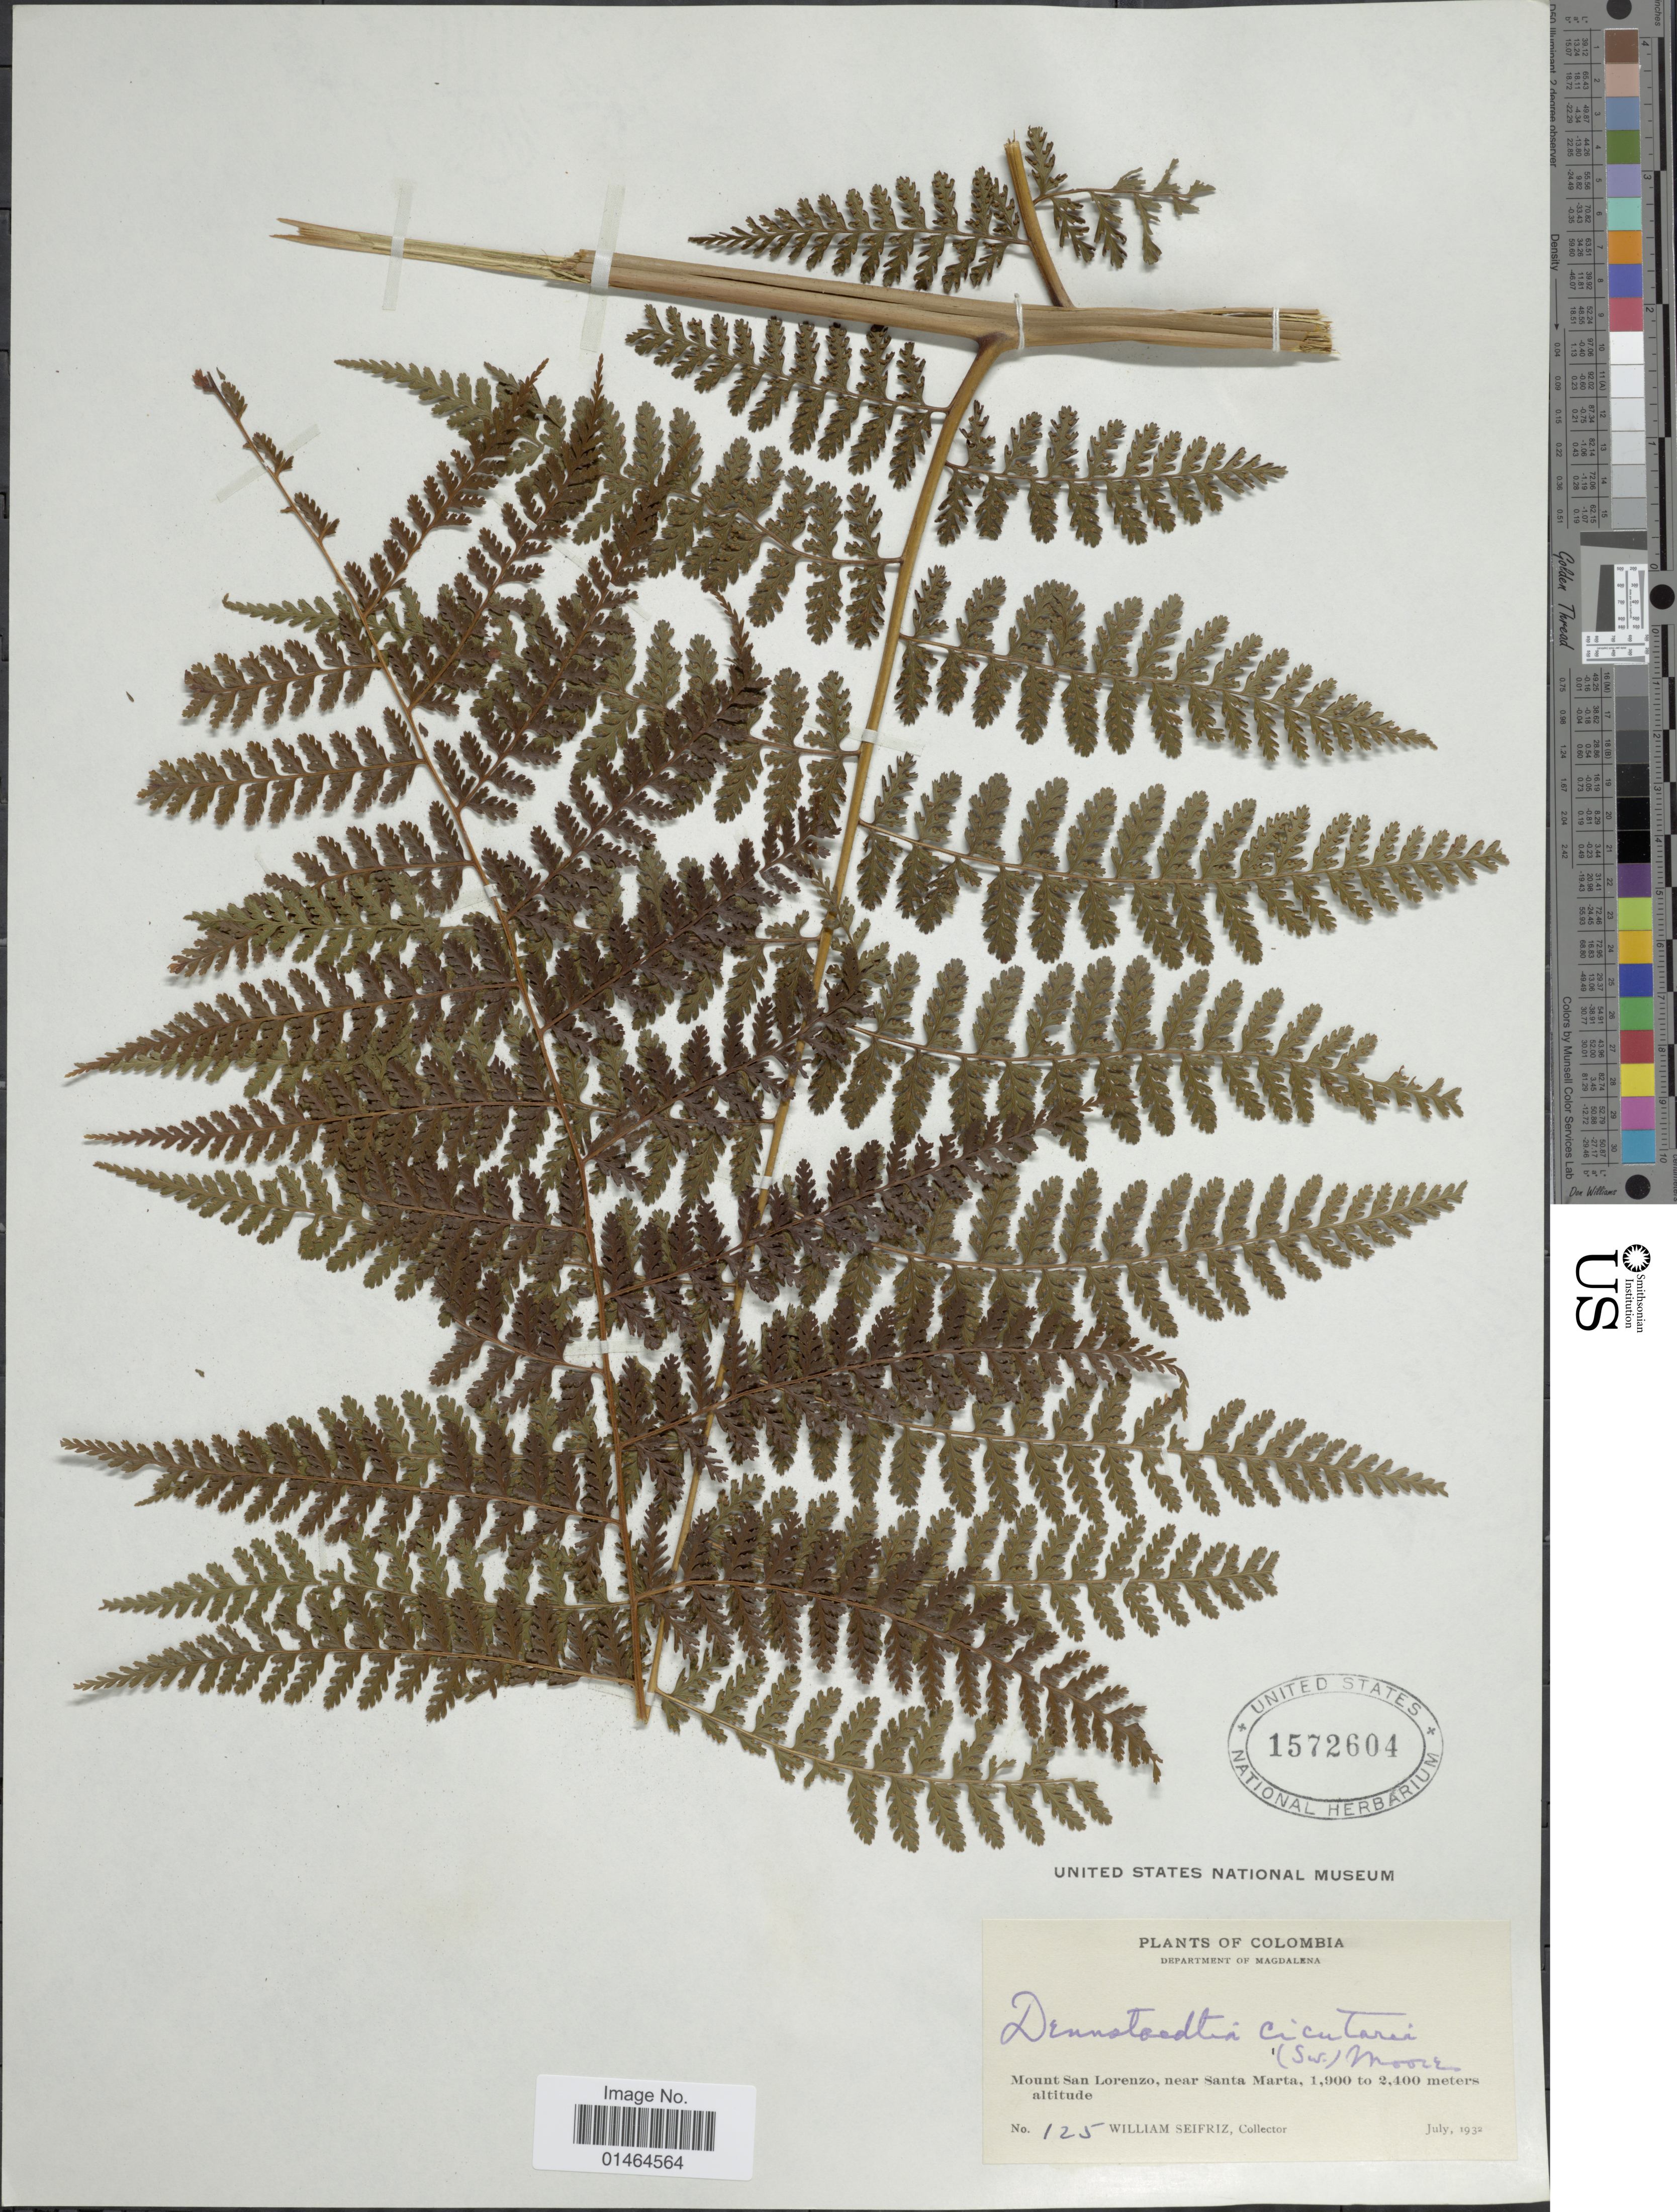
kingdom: Plantae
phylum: Tracheophyta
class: Polypodiopsida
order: Polypodiales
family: Dennstaedtiaceae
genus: Dennstaedtia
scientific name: Dennstaedtia cicutaria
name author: (Sw.) T. Moore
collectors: W. Seifriz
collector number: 125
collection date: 1932-07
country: Colombia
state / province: Magdalena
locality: Mount San Lorenzo, near Santa Marta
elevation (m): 1900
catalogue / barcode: US 1572604